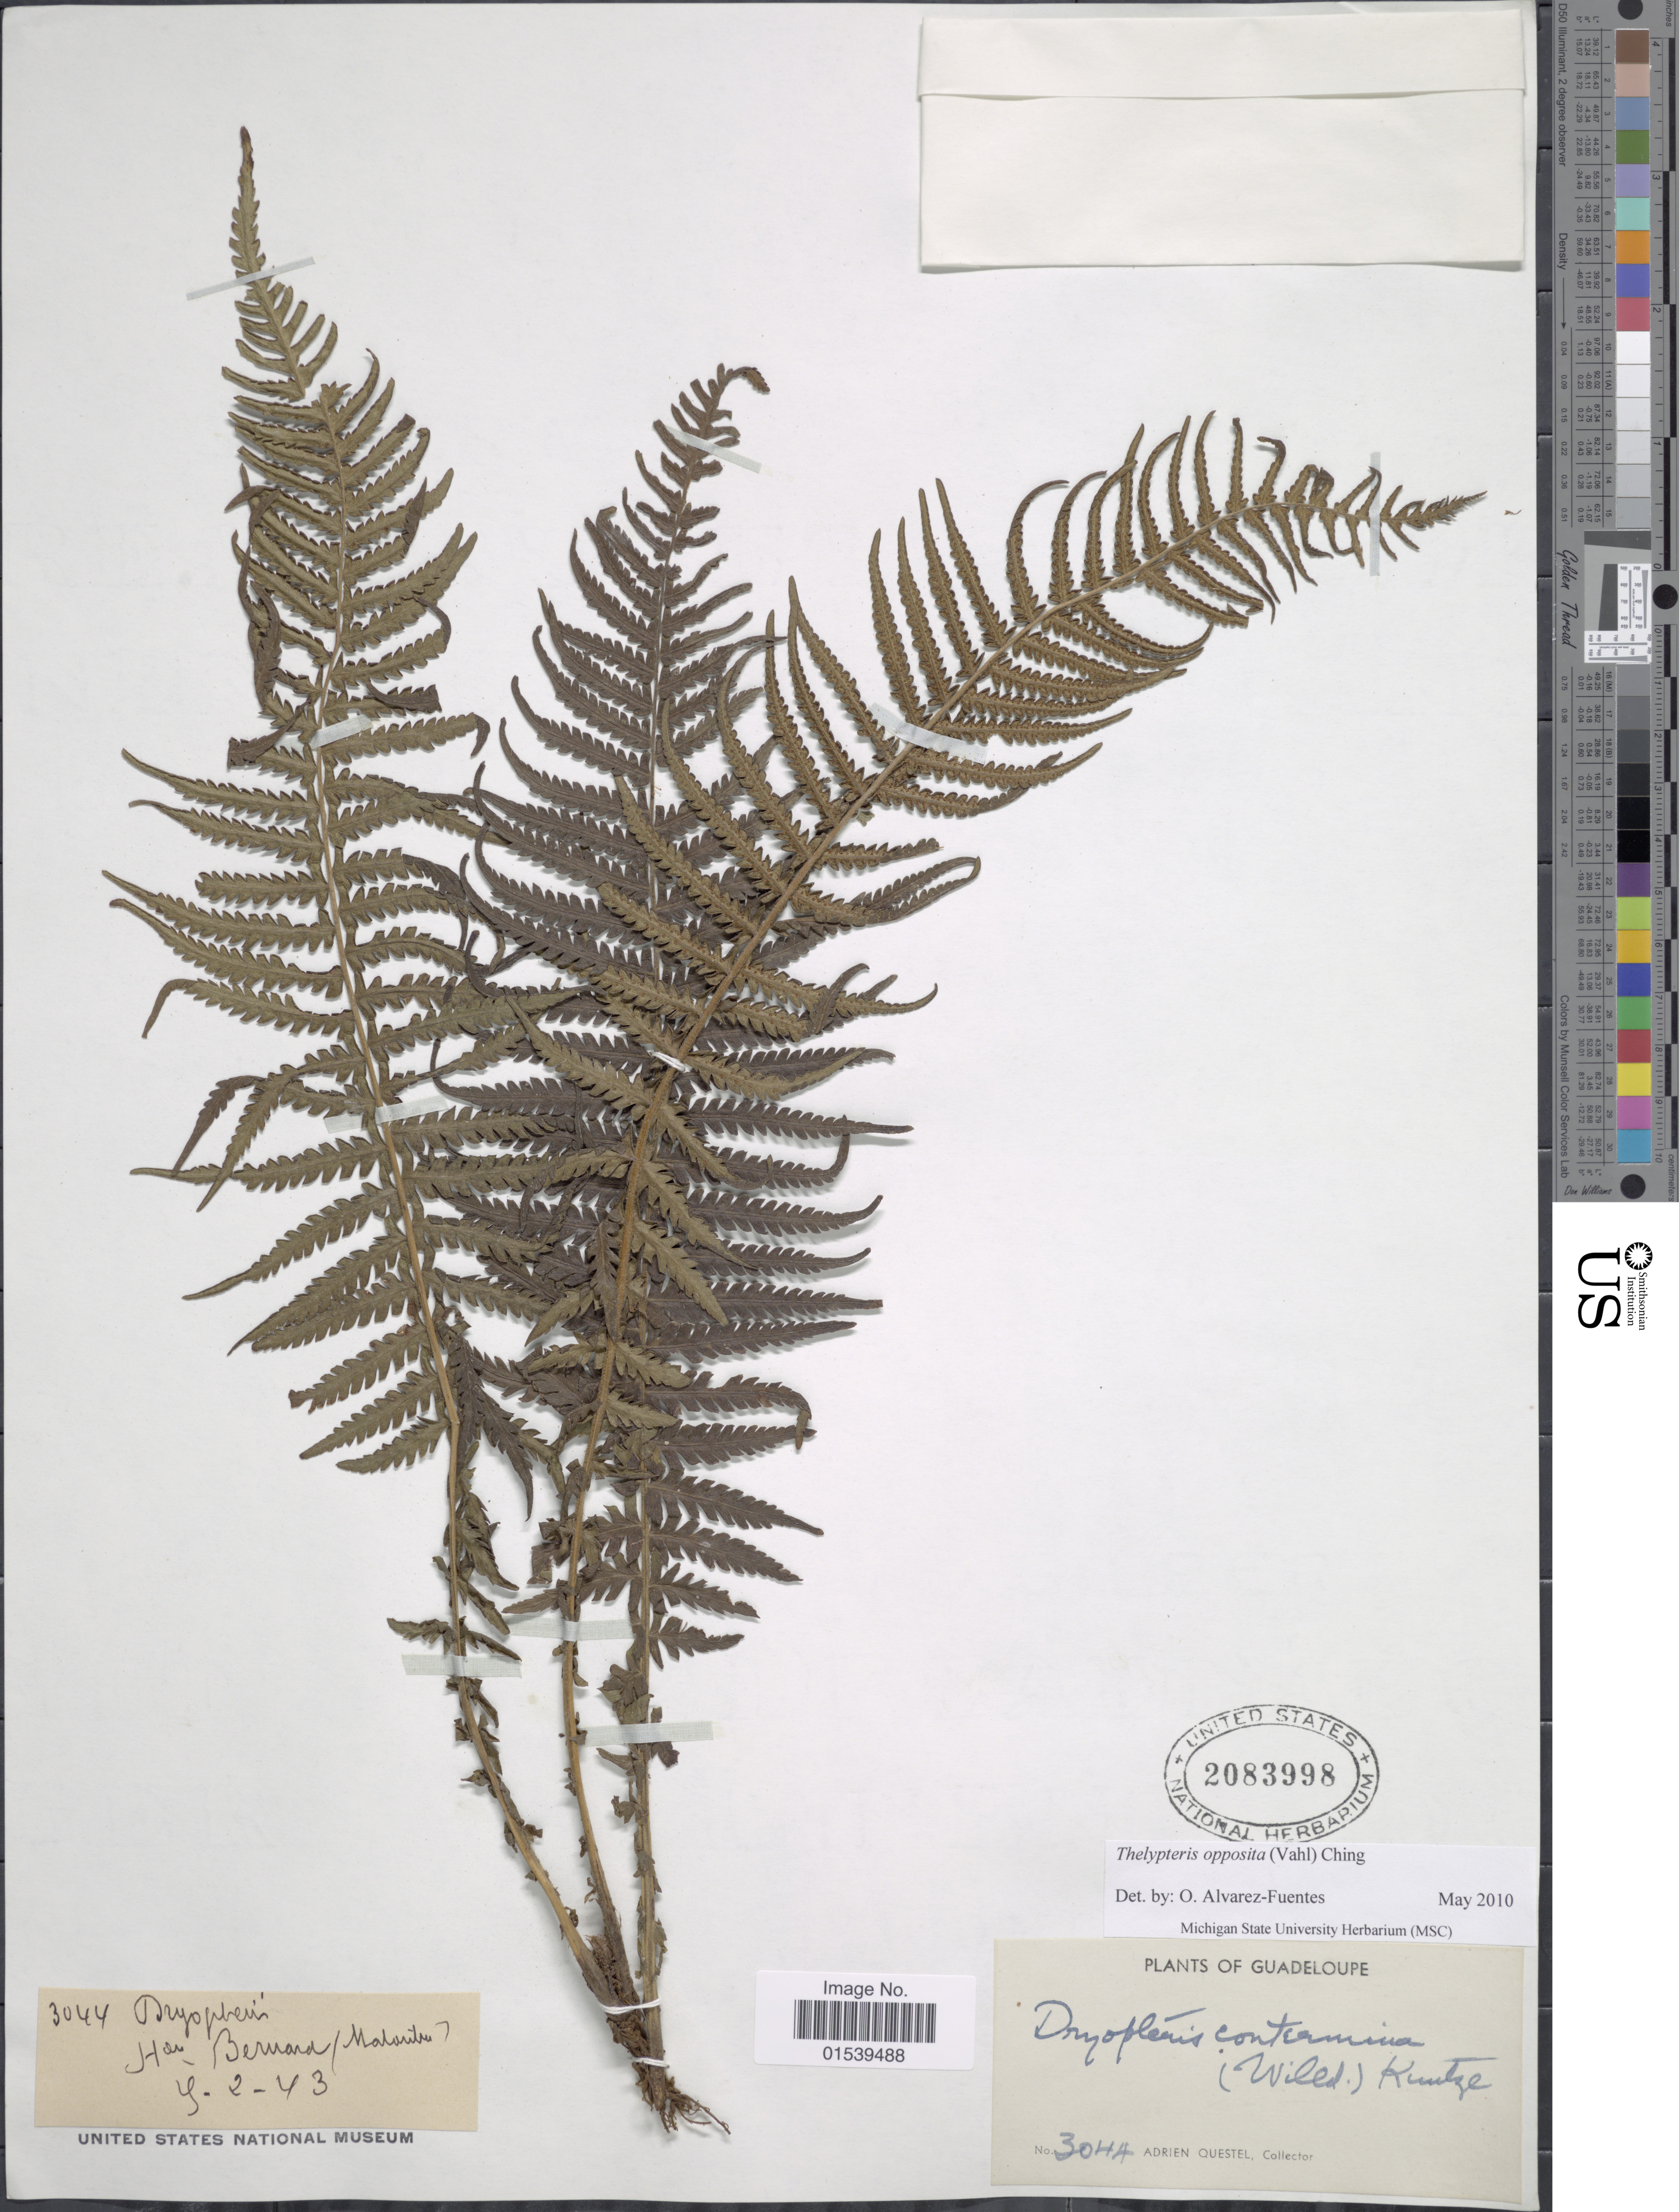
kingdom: Plantae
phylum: Tracheophyta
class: Polypodiopsida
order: Polypodiales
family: Thelypteridaceae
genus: Amauropelta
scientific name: Amauropelta opposita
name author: (Vahl) Pic. Serm.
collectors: A. Questel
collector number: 3044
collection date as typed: Transcribed d/m/y: 5/2/43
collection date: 1943-02-04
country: Guadeloupe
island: Leeward Is.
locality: Saint Bernard (Matouba)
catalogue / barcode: US 2083998